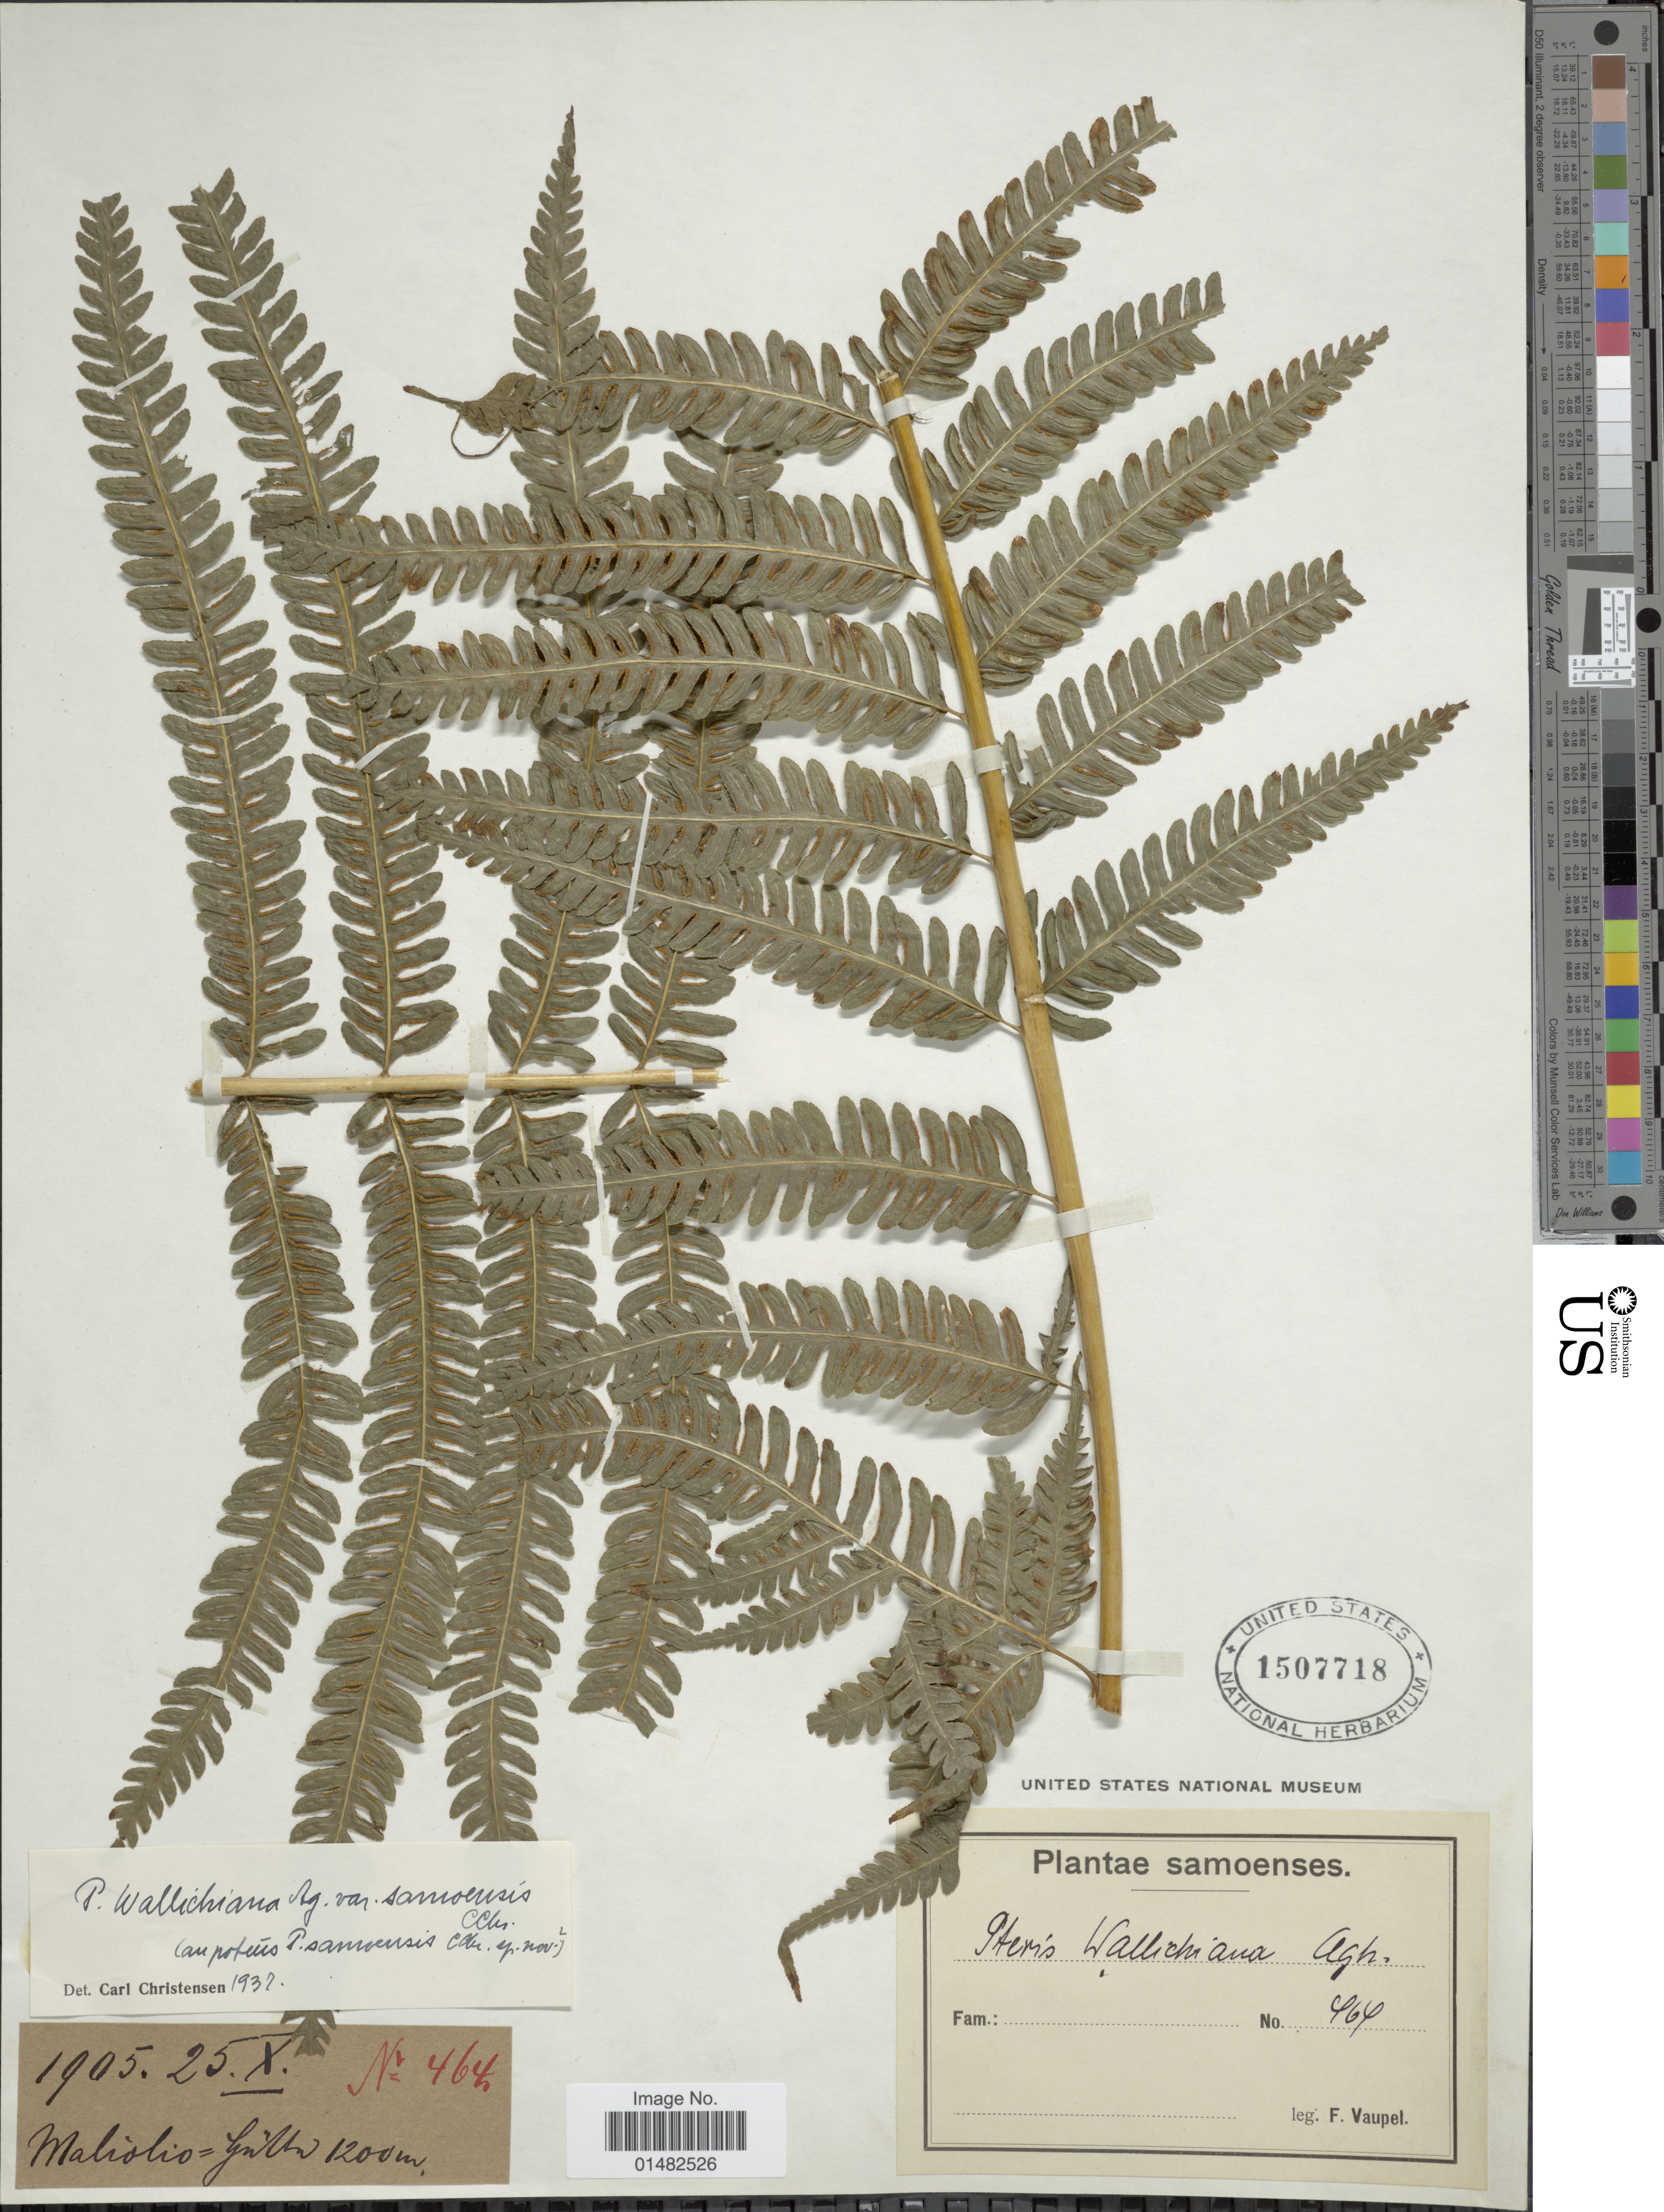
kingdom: Plantae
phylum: Tracheophyta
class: Polypodiopsida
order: Polypodiales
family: Pteridaceae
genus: Pteris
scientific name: Pteris wallichiana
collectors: F. Vaupel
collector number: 767*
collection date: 1905-10-25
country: Samoa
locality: Samoenses, Maliolio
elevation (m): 1200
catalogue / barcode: US 1507718